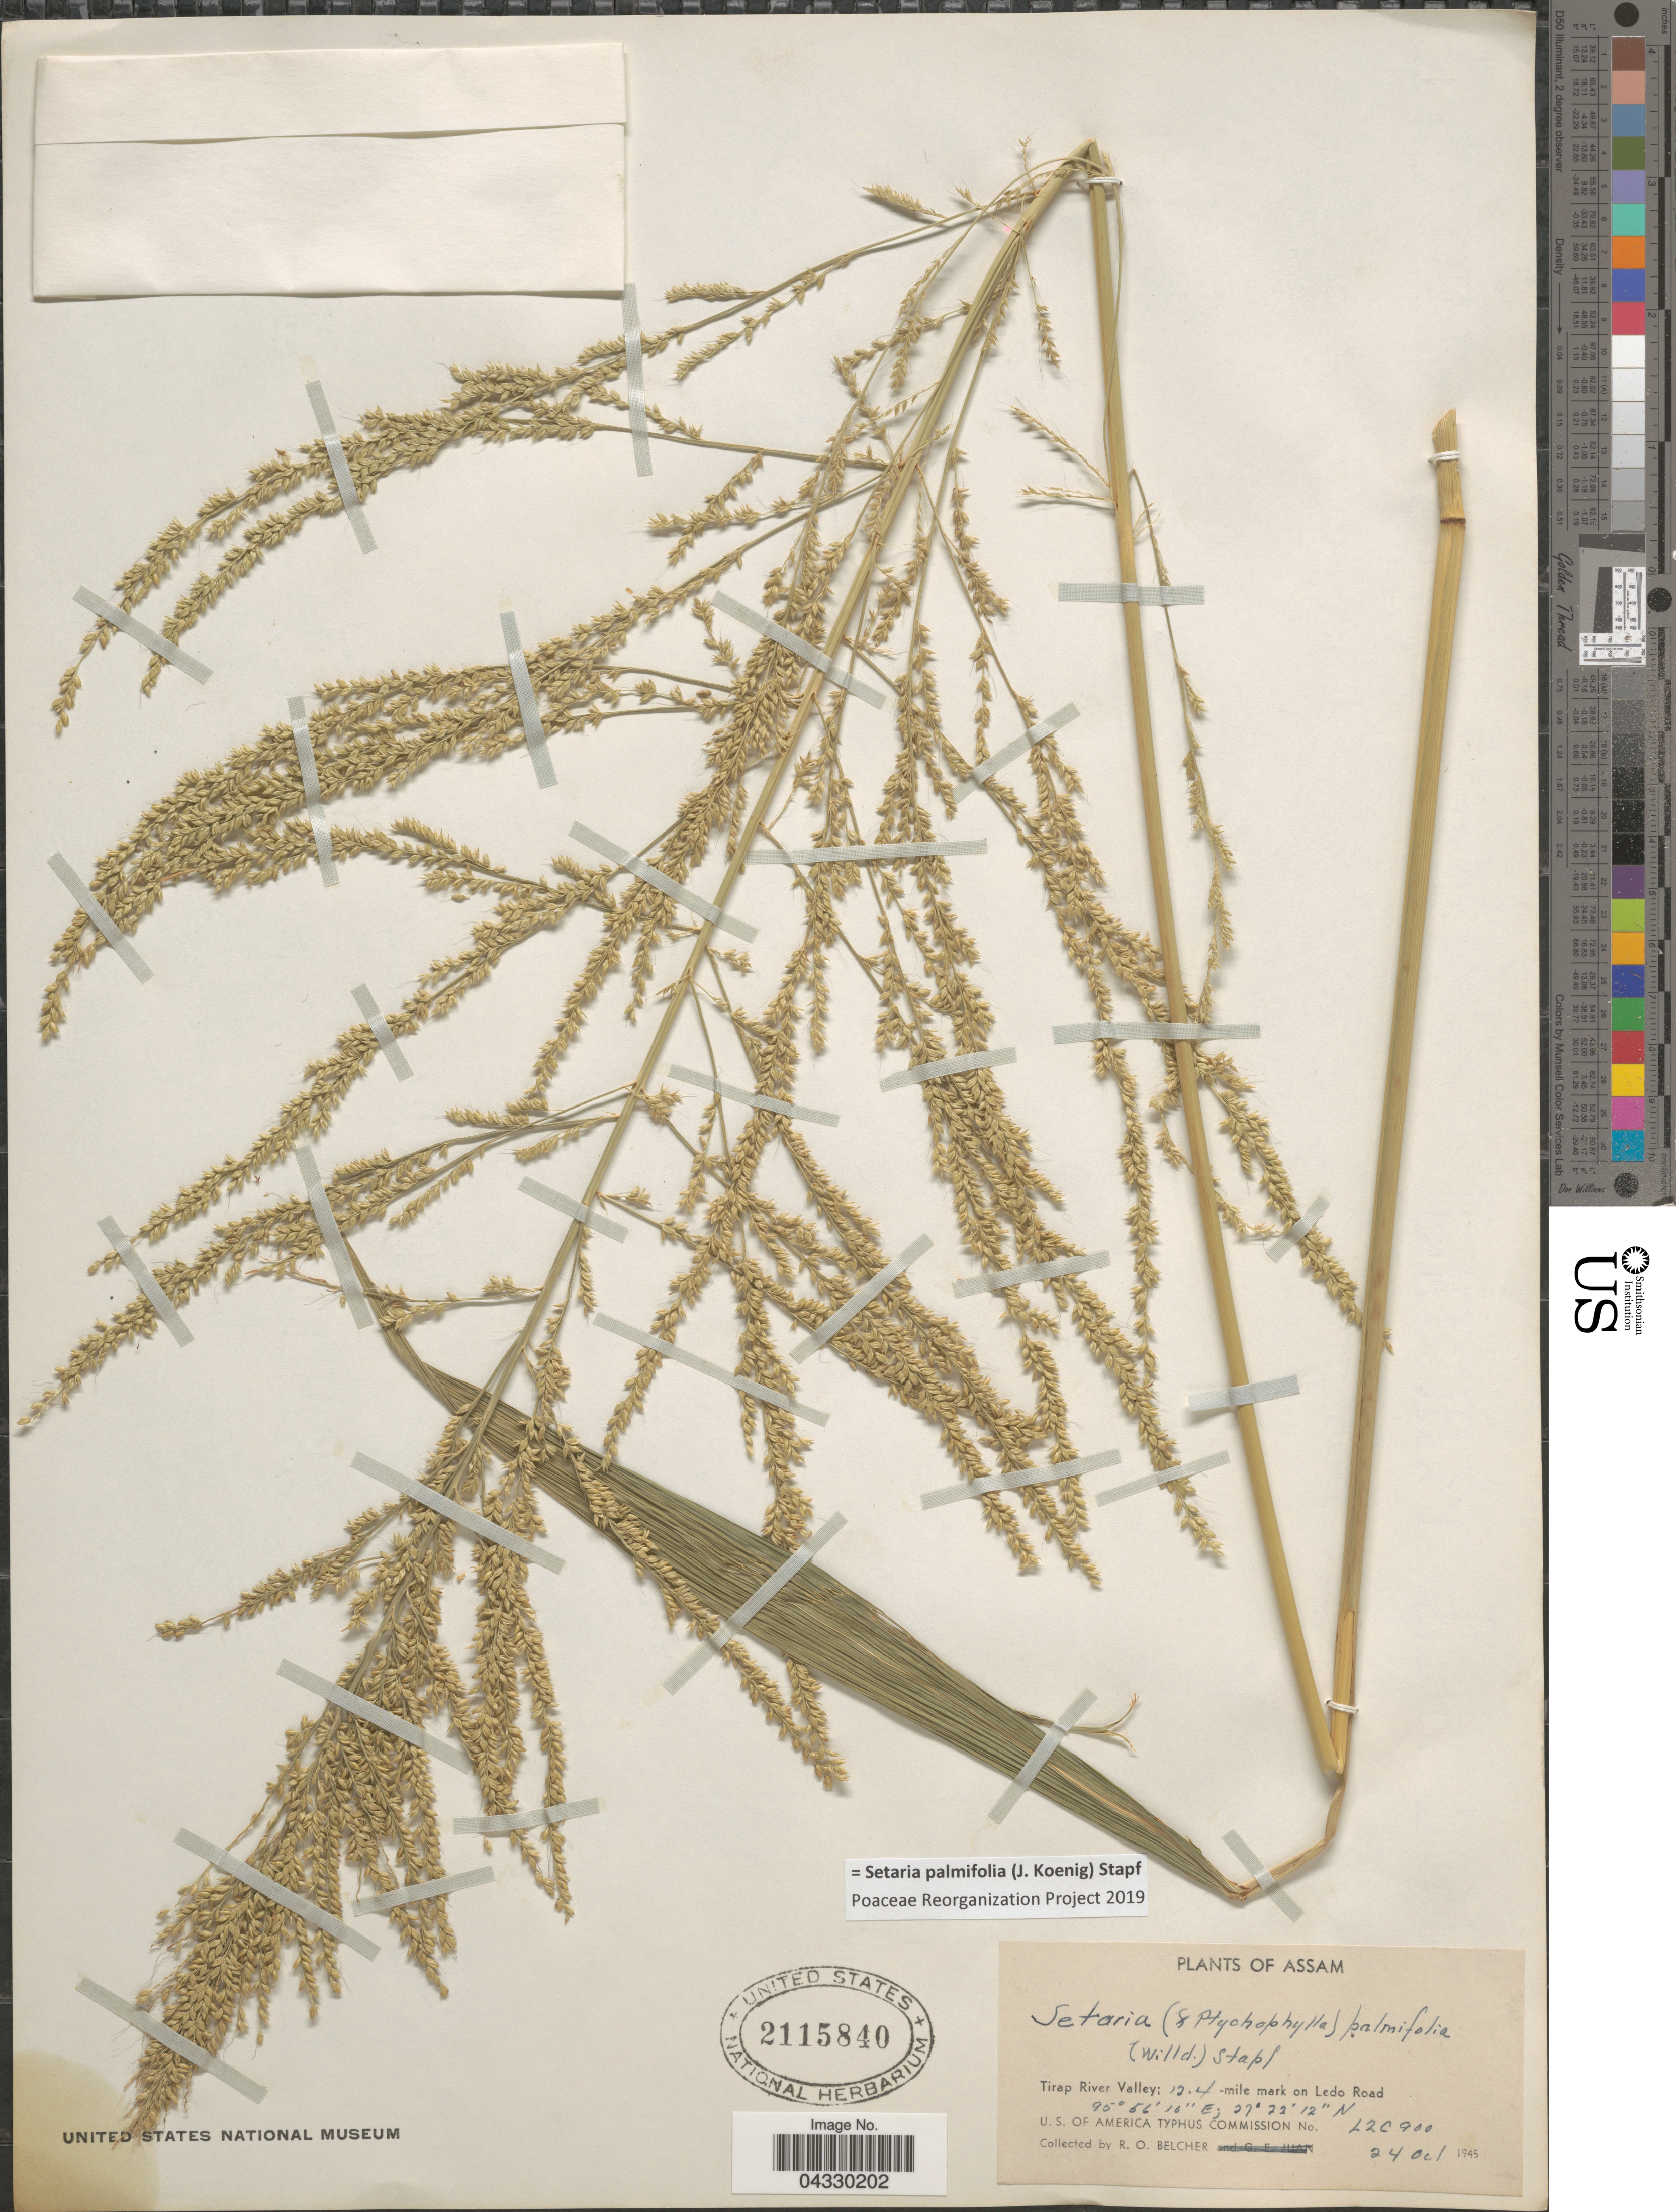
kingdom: Plantae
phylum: Tracheophyta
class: Liliopsida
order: Poales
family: Poaceae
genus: Setaria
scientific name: Setaria palmifolia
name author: (J. Koenig) Stapf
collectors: R. Belcher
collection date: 1945-10-24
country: India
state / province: Assam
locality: Tirap River Valley: 12.4-mile mark on Ledo Road. U.S. of America Typhus Commission No. L2C900.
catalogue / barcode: US 2115840